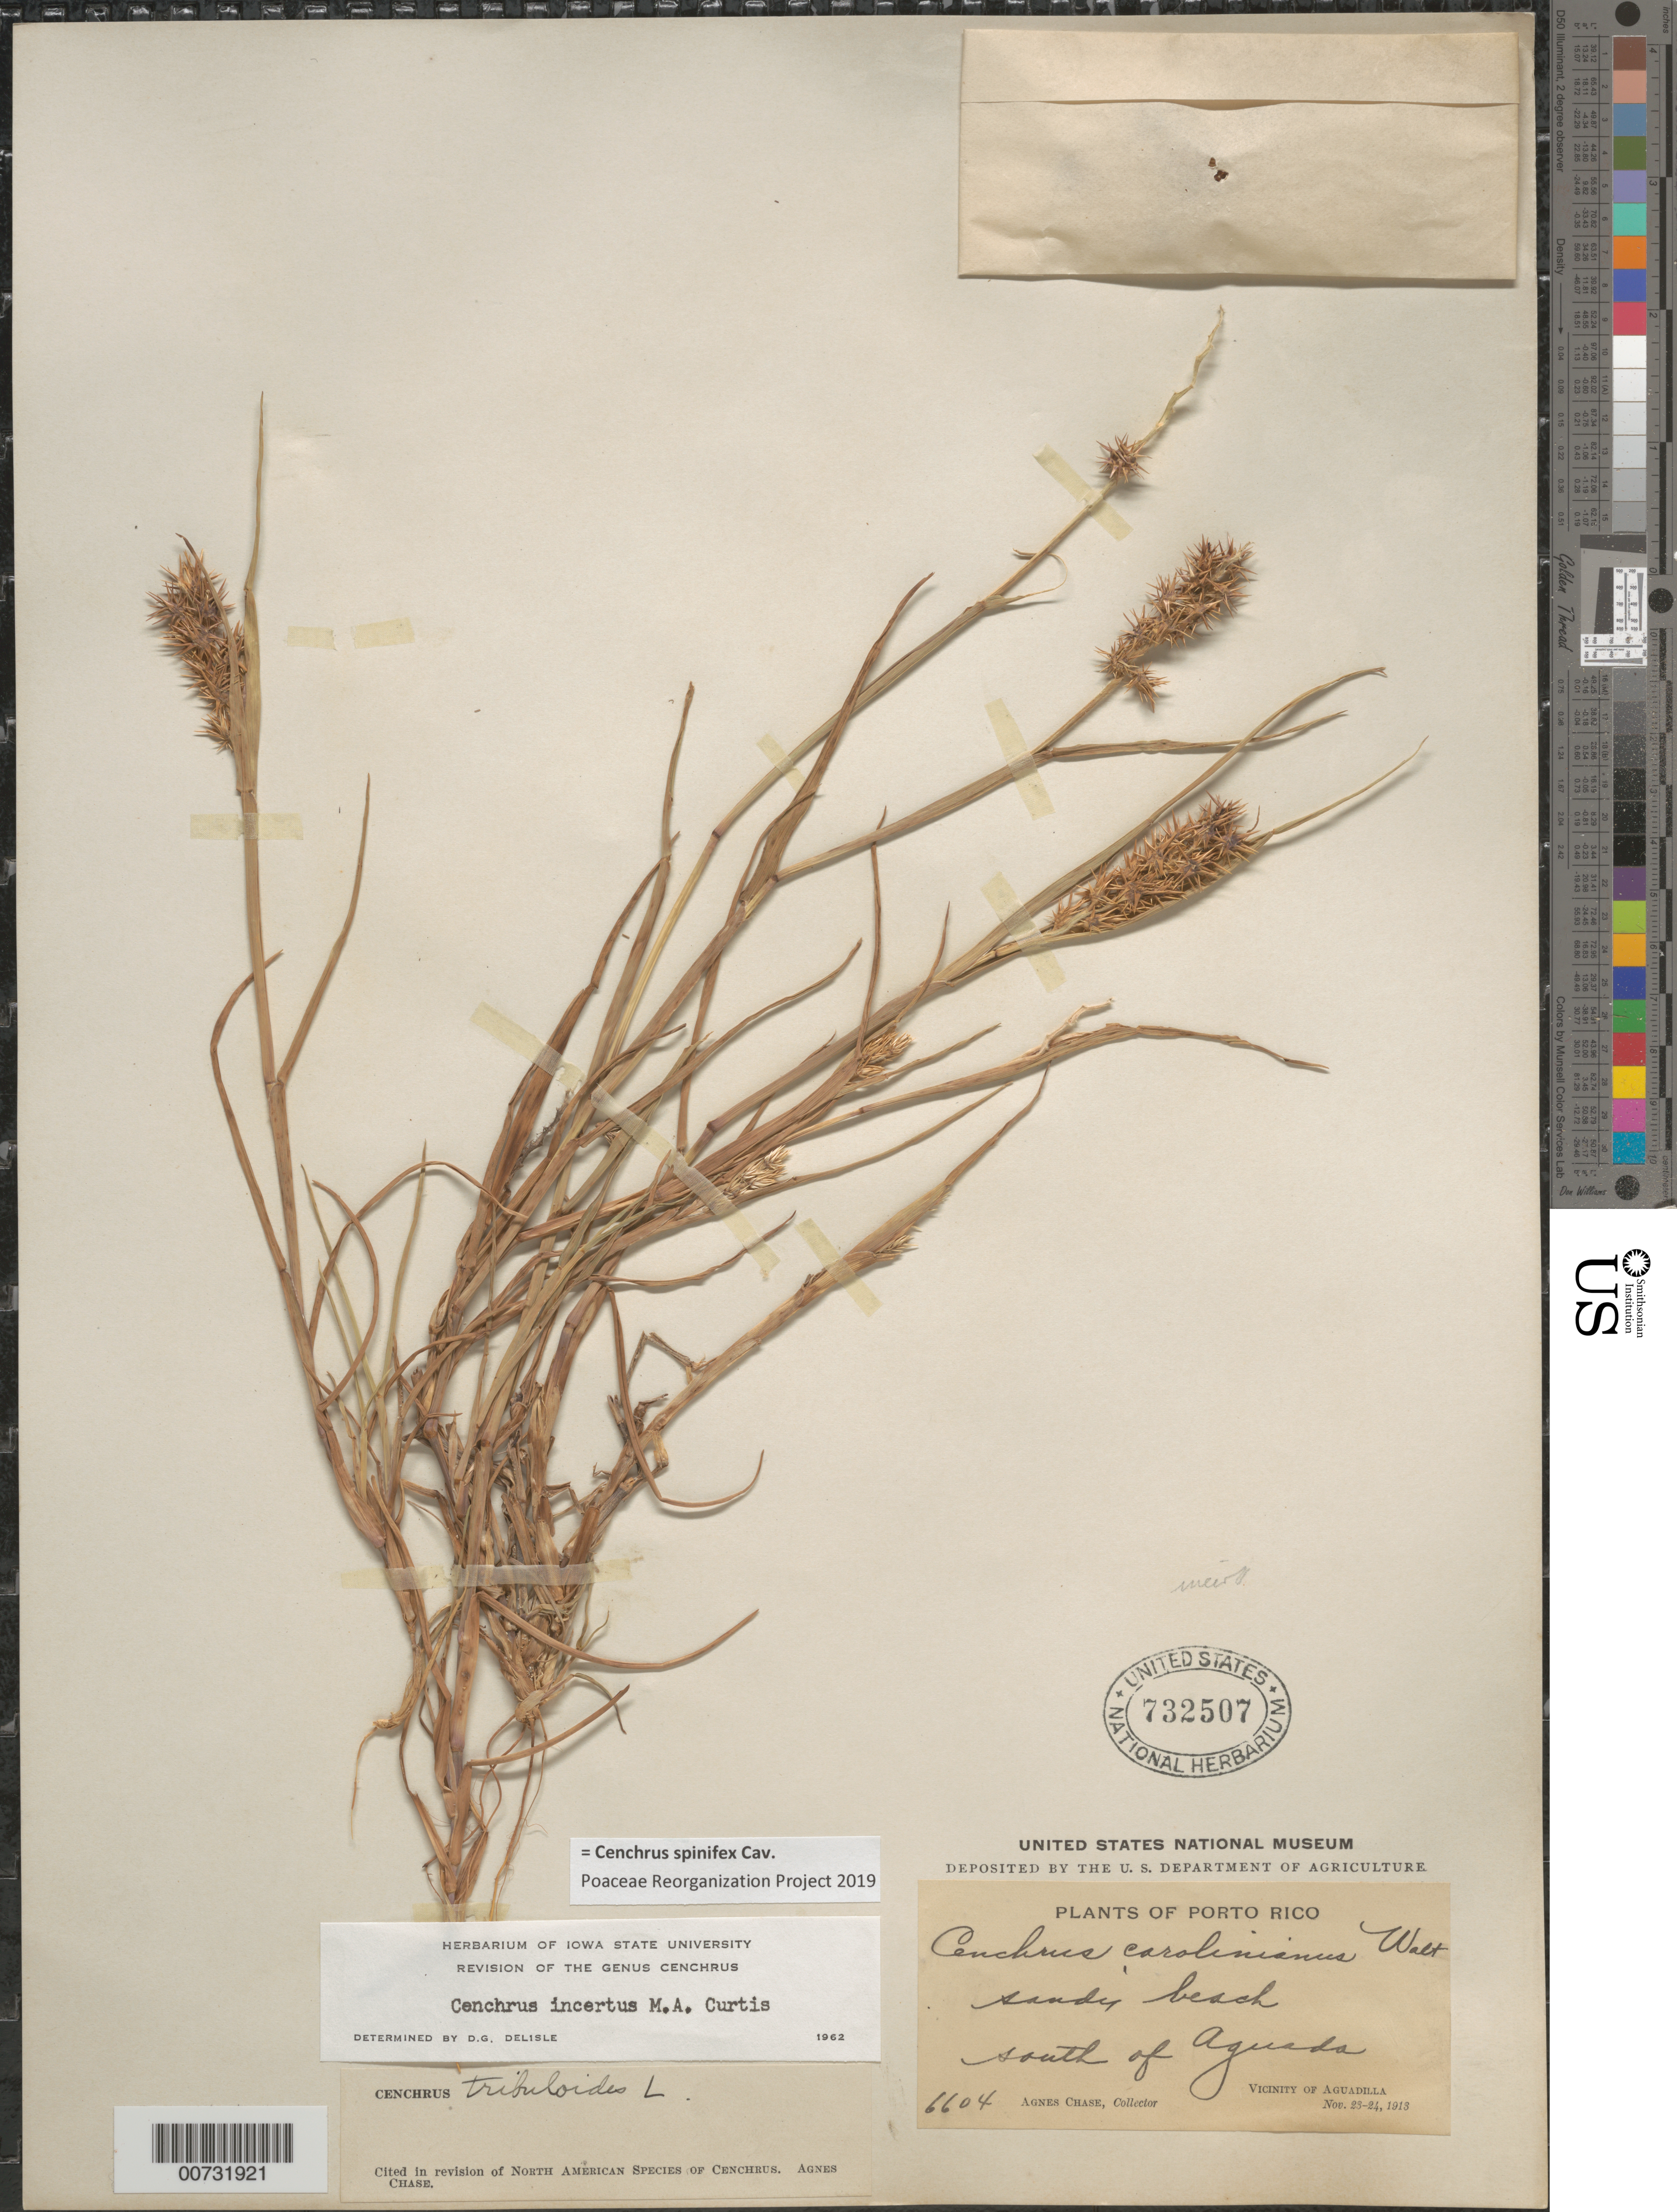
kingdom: Plantae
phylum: Tracheophyta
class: Liliopsida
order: Poales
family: Poaceae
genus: Cenchrus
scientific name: Cenchrus spinifex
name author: Cav.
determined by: Poaceae Reorganization Project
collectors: A. Chase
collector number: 6604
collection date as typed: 23 Nov 1913 and 24 Nov 1913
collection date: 1913-11-23,1913-11-24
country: Puerto Rico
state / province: Aguada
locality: Aguada, S of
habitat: Sandy beach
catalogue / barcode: US 732507